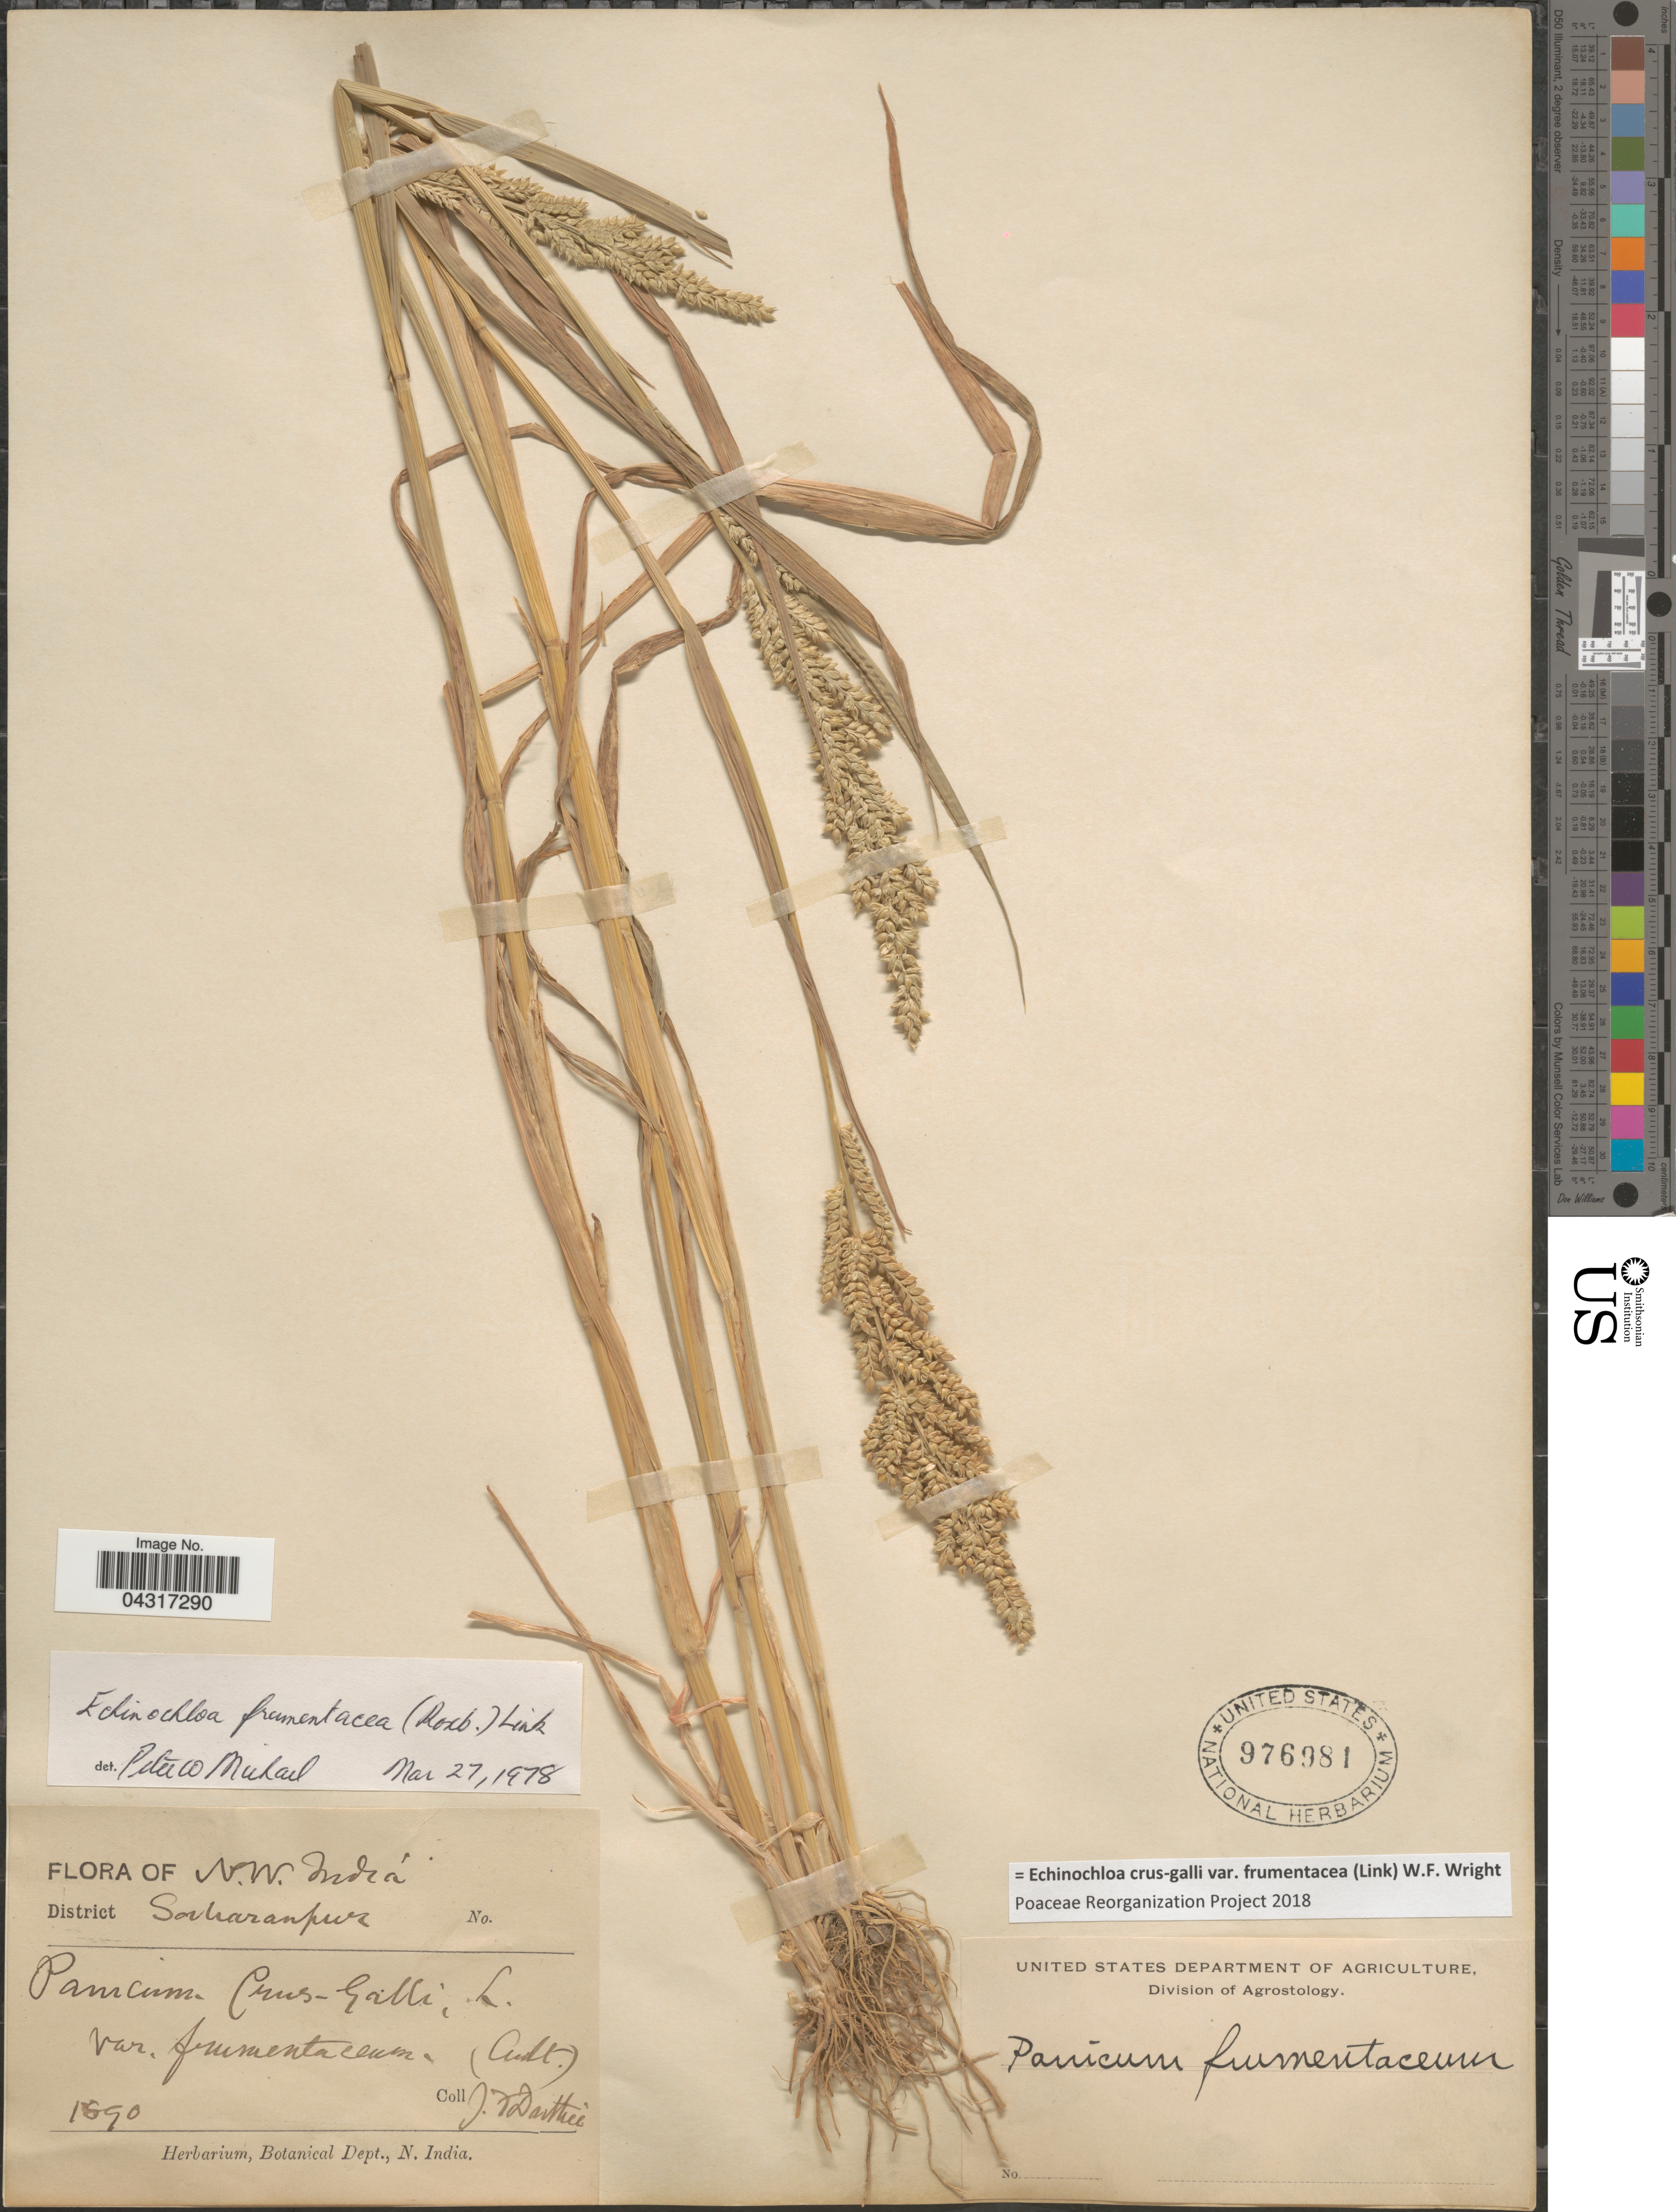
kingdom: Plantae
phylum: Tracheophyta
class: Liliopsida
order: Poales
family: Poaceae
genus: Echinochloa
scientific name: Echinochloa crus-galli var. frumentacea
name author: (Link) W. Wight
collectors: J. F. Duthie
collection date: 1890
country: India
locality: N.W. India. District Saharanpur.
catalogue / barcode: US 976981